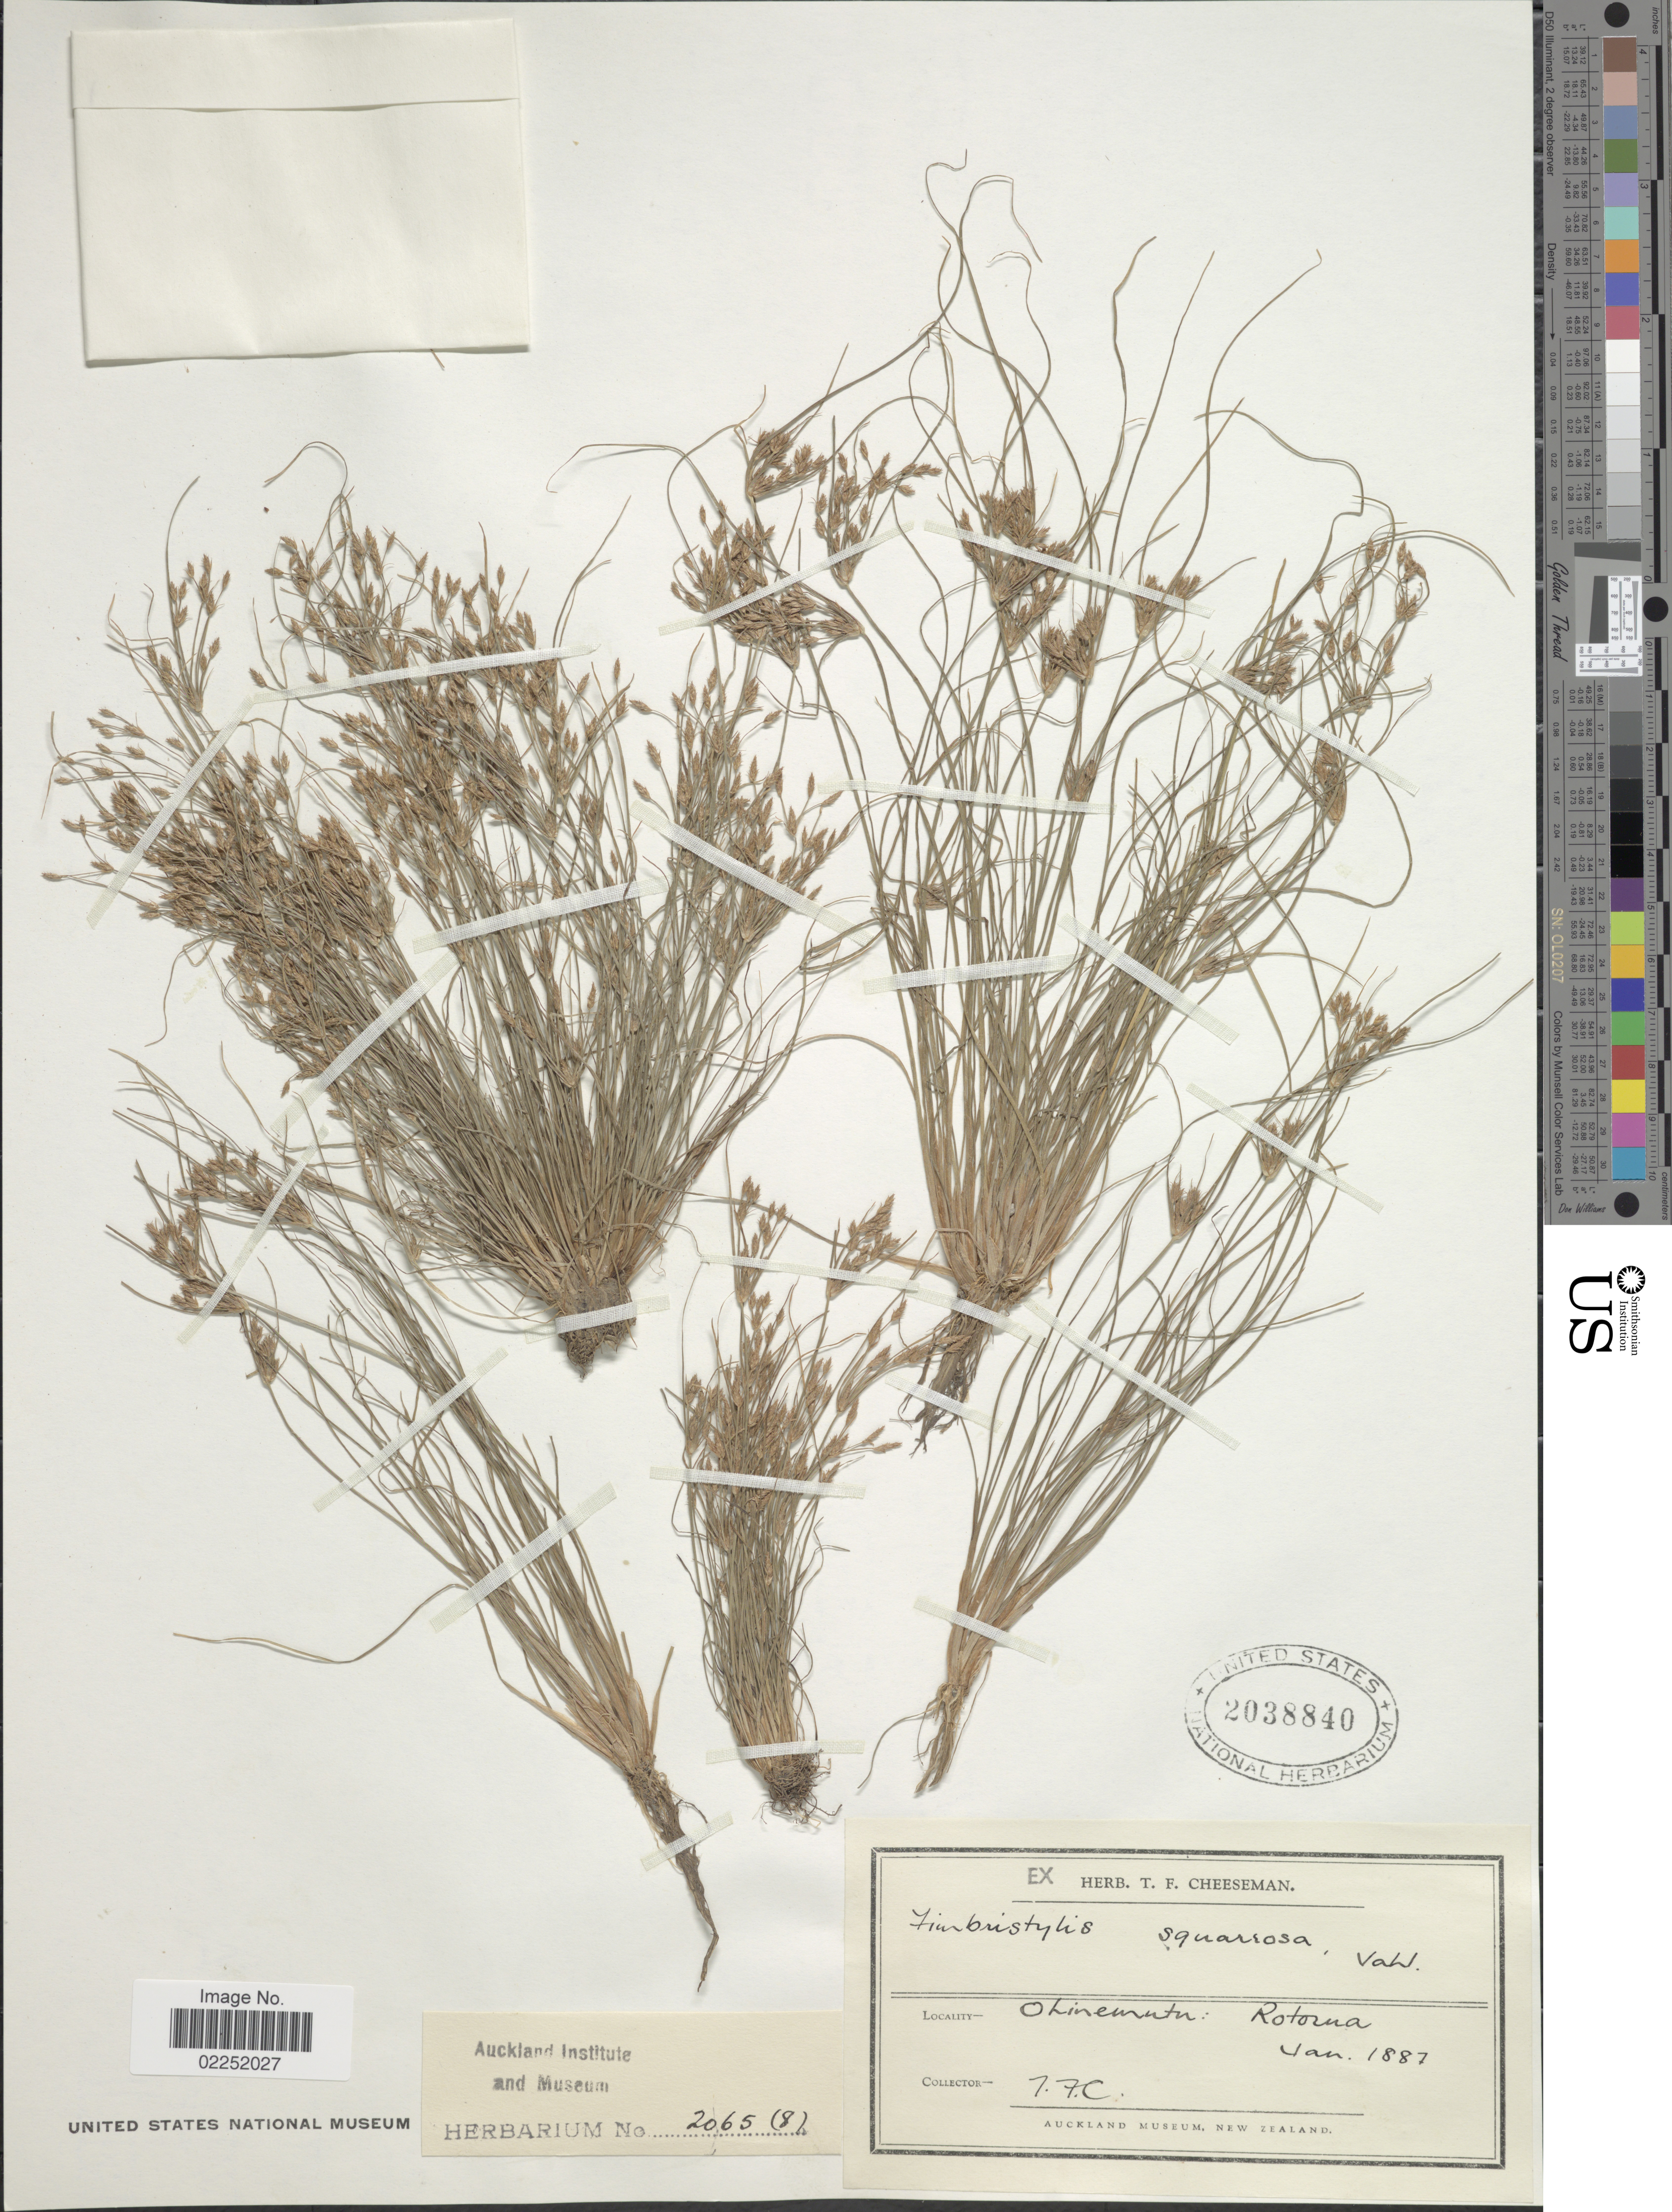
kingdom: Plantae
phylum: Tracheophyta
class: Liliopsida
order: Poales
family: Cyperaceae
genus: Fimbristylis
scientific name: Fimbristylis squarrosa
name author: Vahl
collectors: T. F. Cheeseman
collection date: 1887-01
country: New Zealand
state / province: Bay of Plenty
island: North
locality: Oline mntn: Rotorna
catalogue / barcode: US 2038840